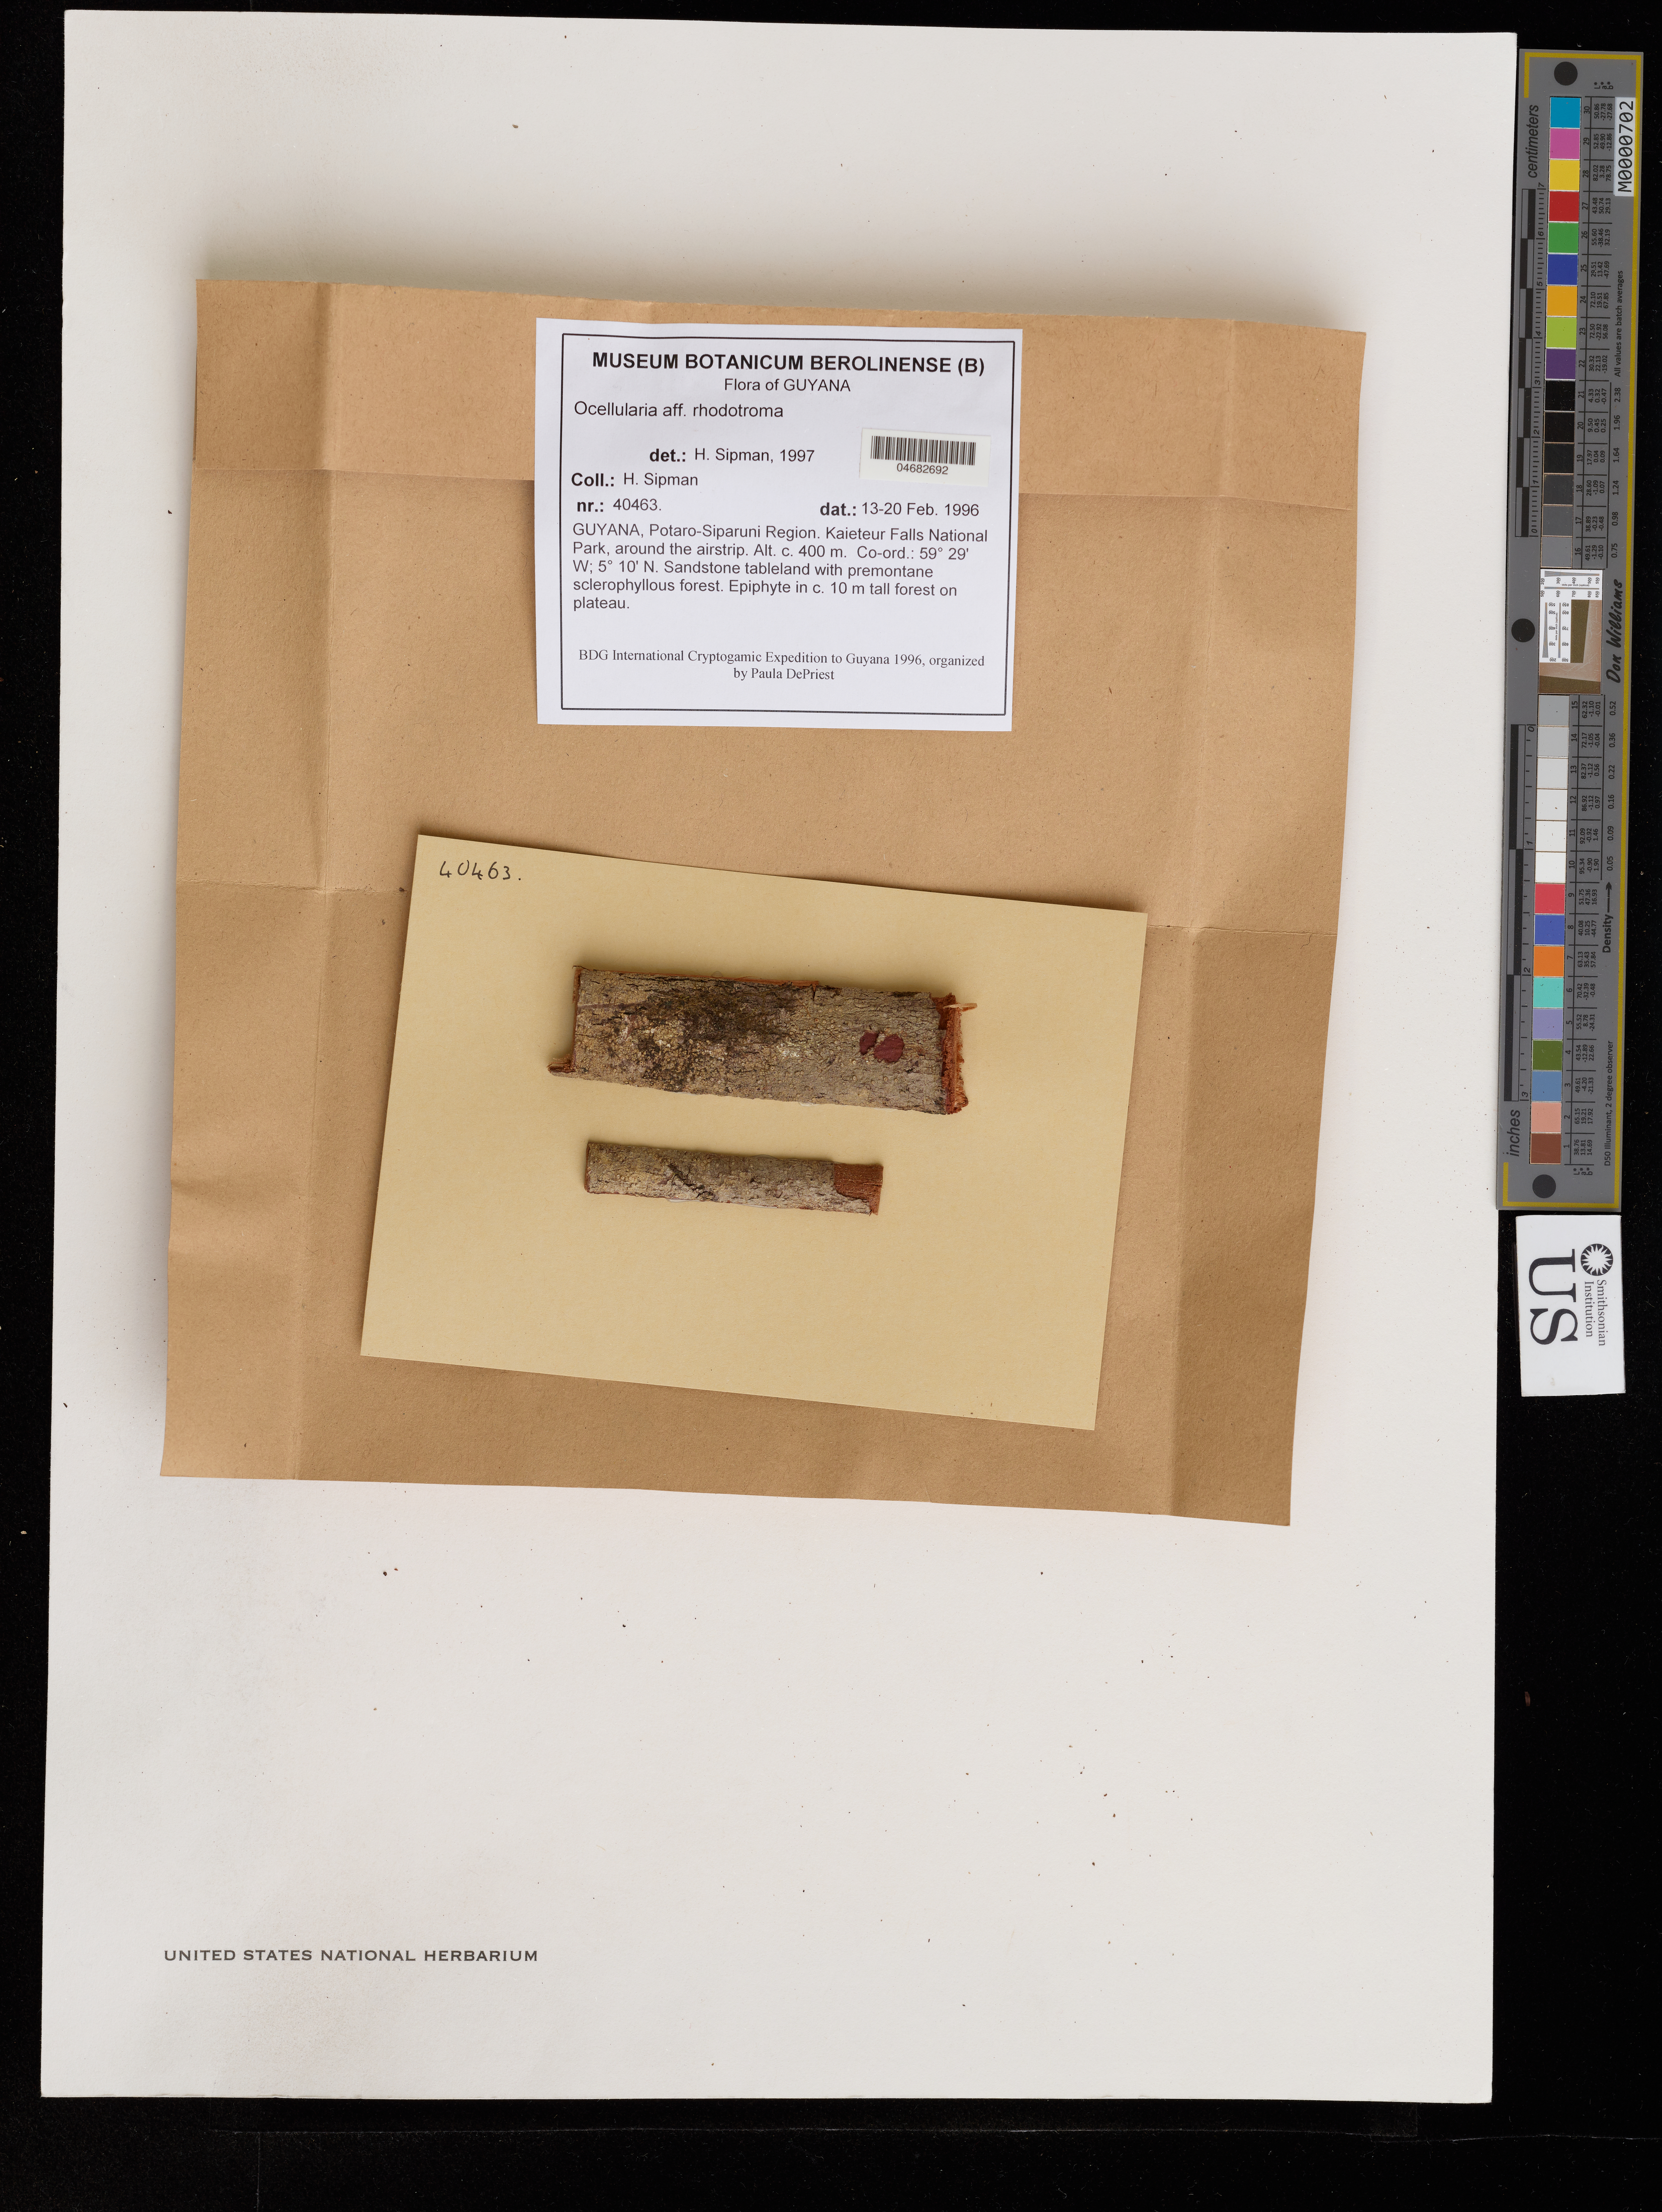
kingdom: Fungi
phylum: Ascomycota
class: Lecanoromycetes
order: Ostropales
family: Graphidaceae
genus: Ocellularia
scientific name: Ocellularia rhodostroma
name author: (Mont.) Zahlbr.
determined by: Sipman, H.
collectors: H. Sipman et al.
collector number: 40463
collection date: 1996-02-13/1996-02-20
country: Guyana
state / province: Potaro-Siparuni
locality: Kaieteur Falls National Park, around the airstrip.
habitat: Sandstone tableland with premontane sclerophyllous forest. In c. 10 m tall forest on plateau.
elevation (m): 400